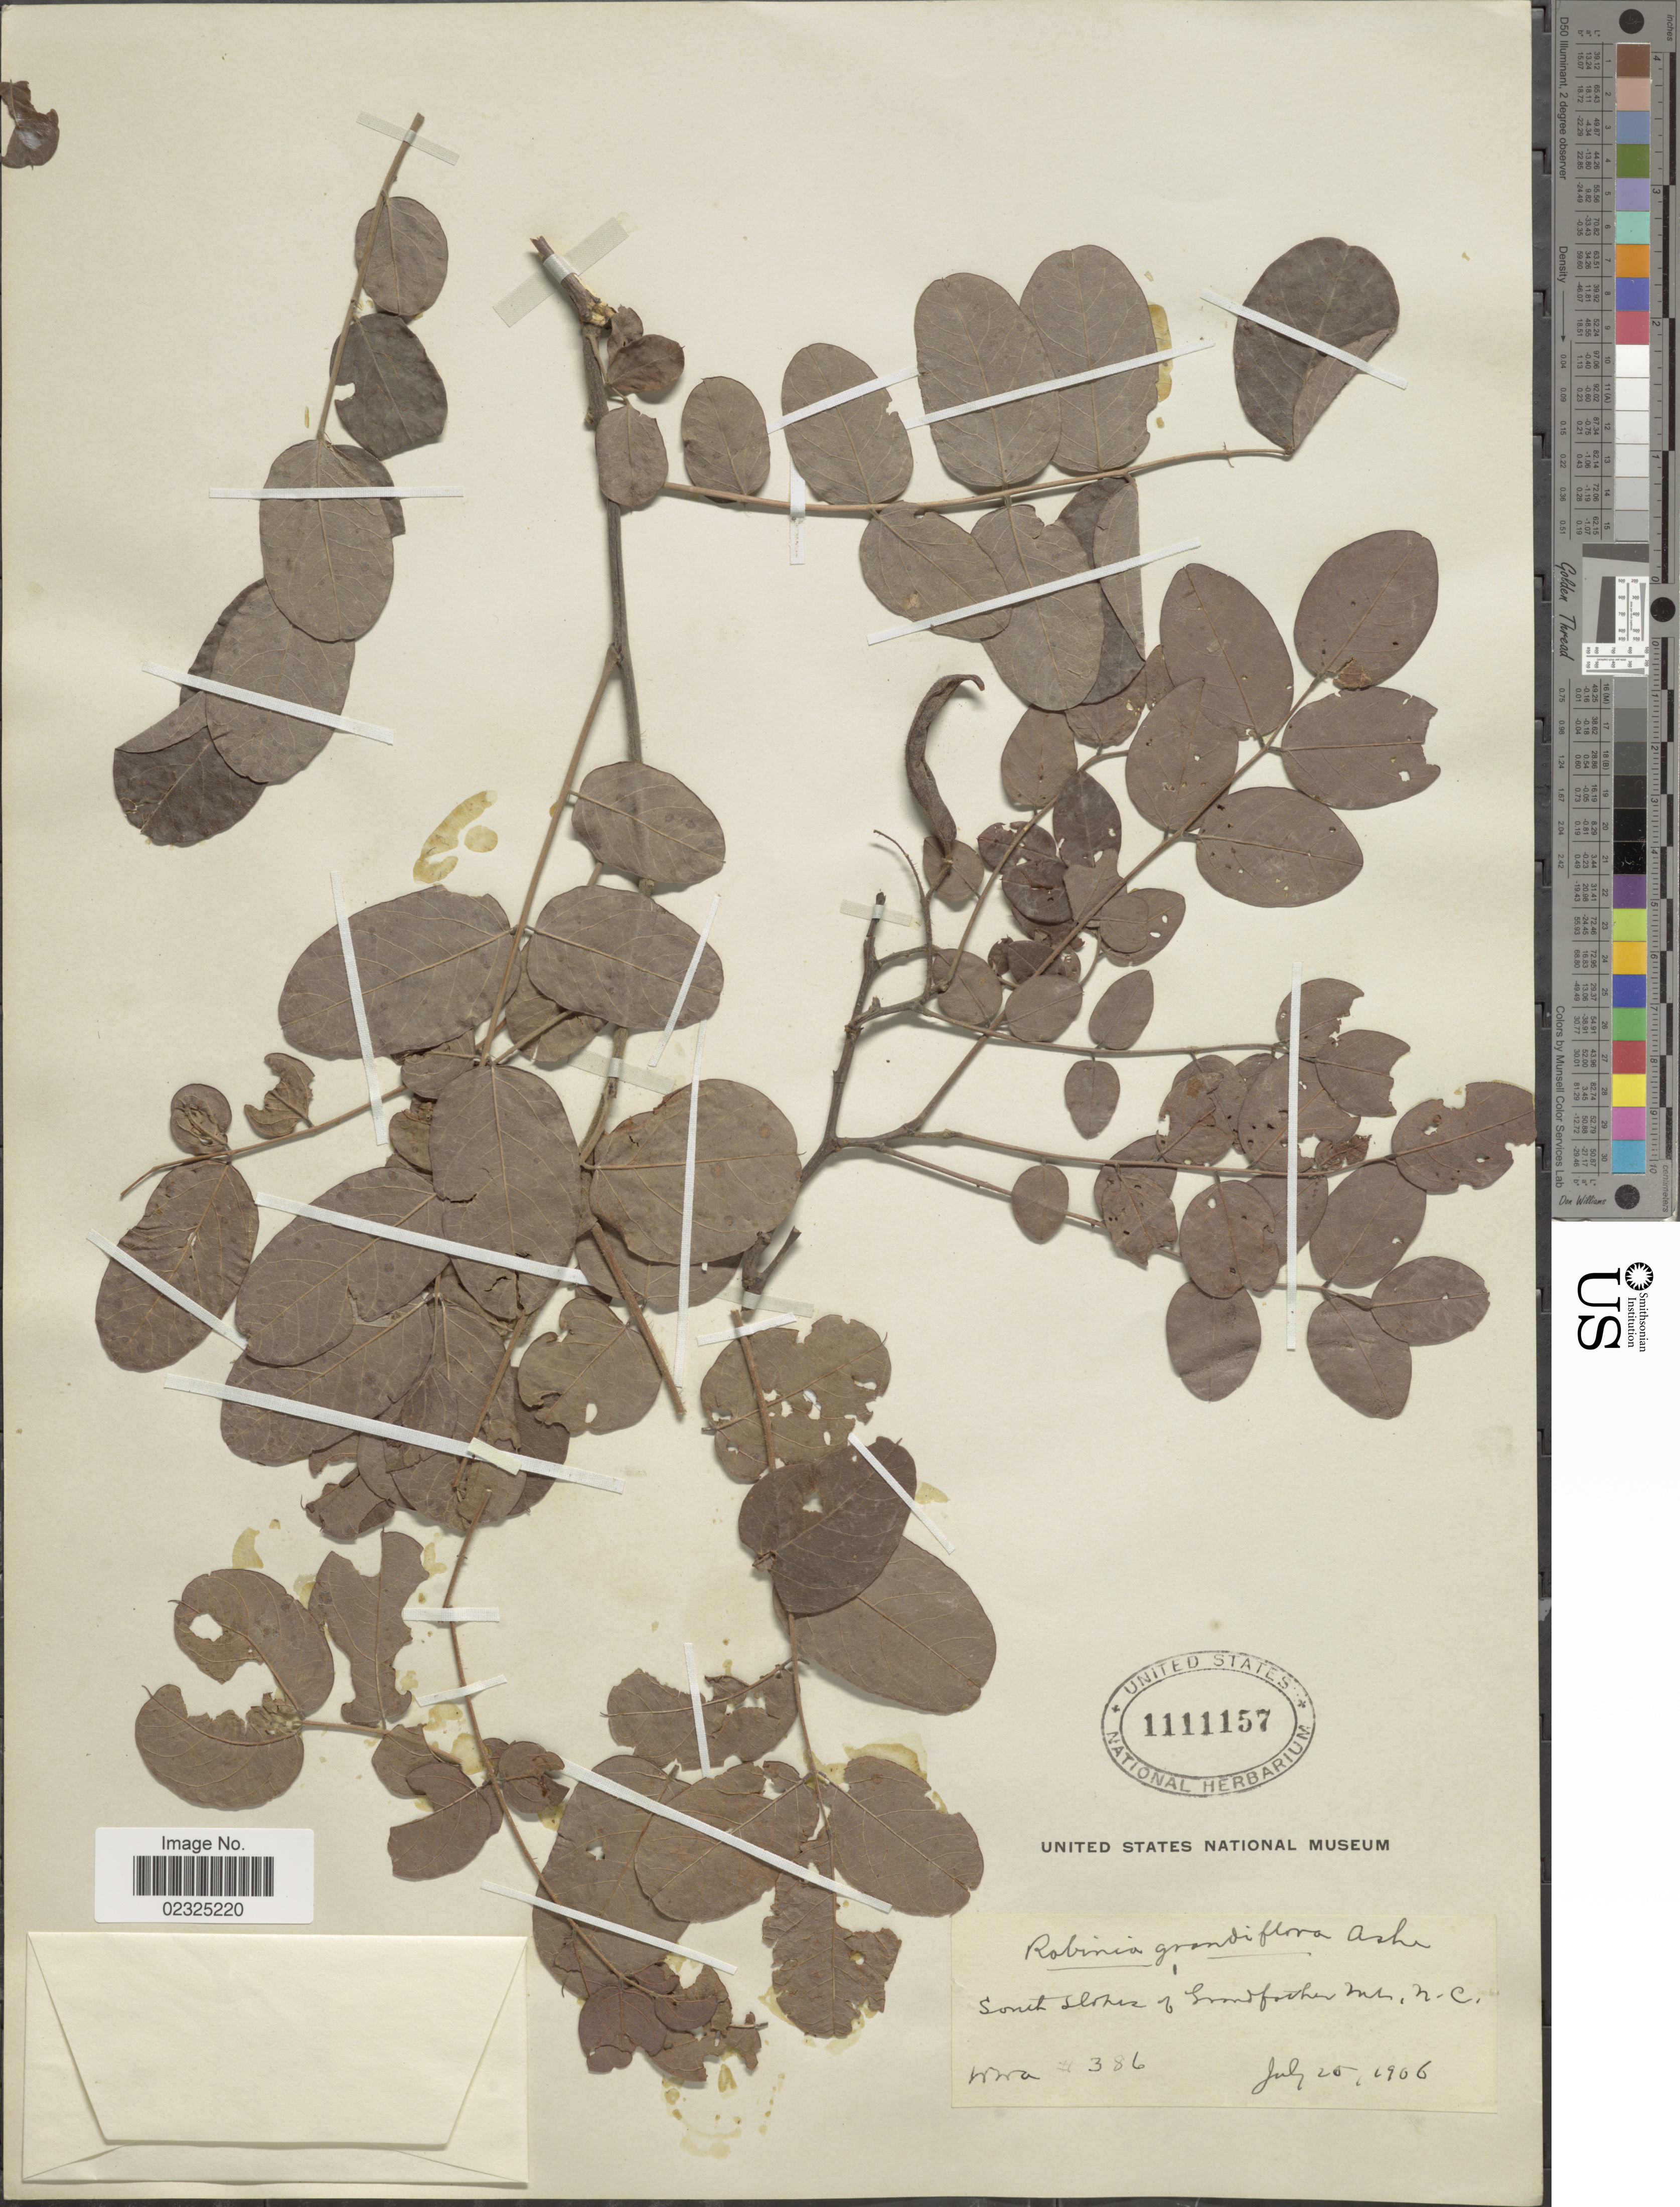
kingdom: Plantae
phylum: Tracheophyta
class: Magnoliopsida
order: Fabales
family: Fabaceae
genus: Robinia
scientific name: Robinia grandiflora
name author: L.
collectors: W. W. A.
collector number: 386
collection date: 1906-07-25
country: United States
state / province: North Carolina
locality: South slopes of Grandfather Mtn.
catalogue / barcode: US 1111157